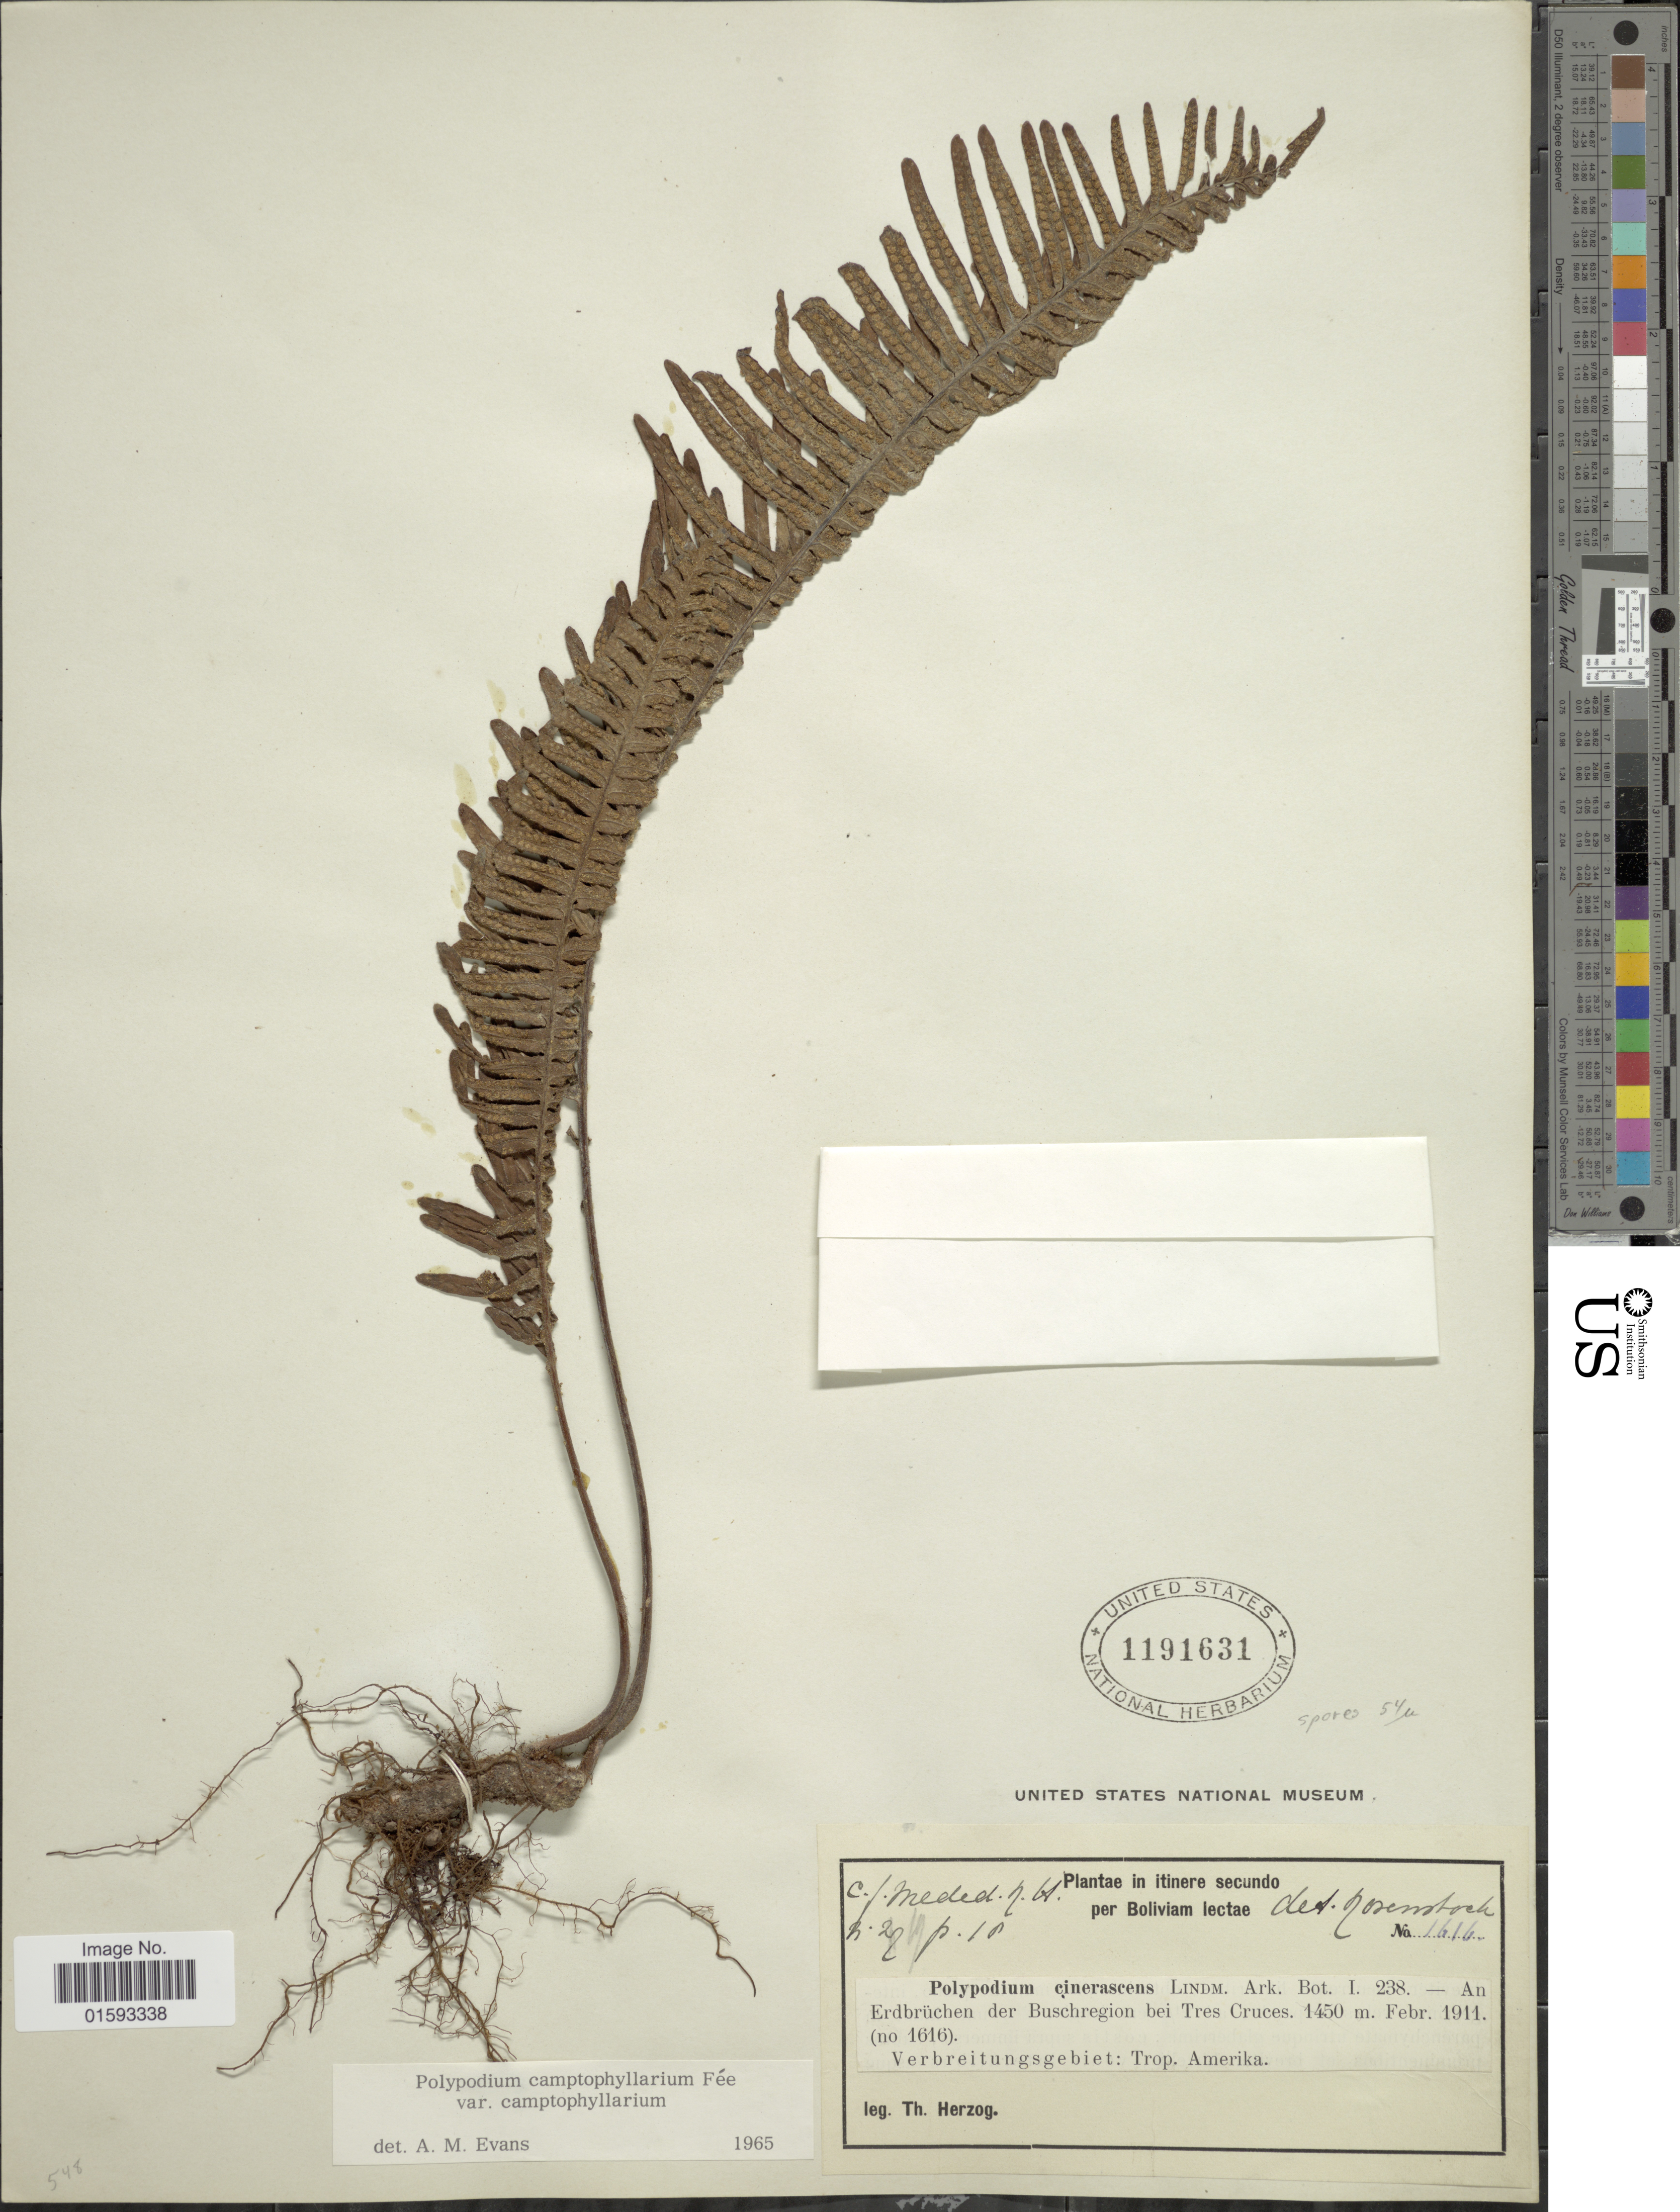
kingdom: Plantae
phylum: Tracheophyta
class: Polypodiopsida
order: Polypodiales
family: Polypodiaceae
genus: Pecluma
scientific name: Pecluma camptophyllaria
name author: (Fée) M.G. Price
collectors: T. K. J. Herzog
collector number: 1616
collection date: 1911-02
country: Bolivia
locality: An Erdburchen der Buschregion bei tres Cruces [unsure placement]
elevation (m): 1450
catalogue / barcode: US 1191631